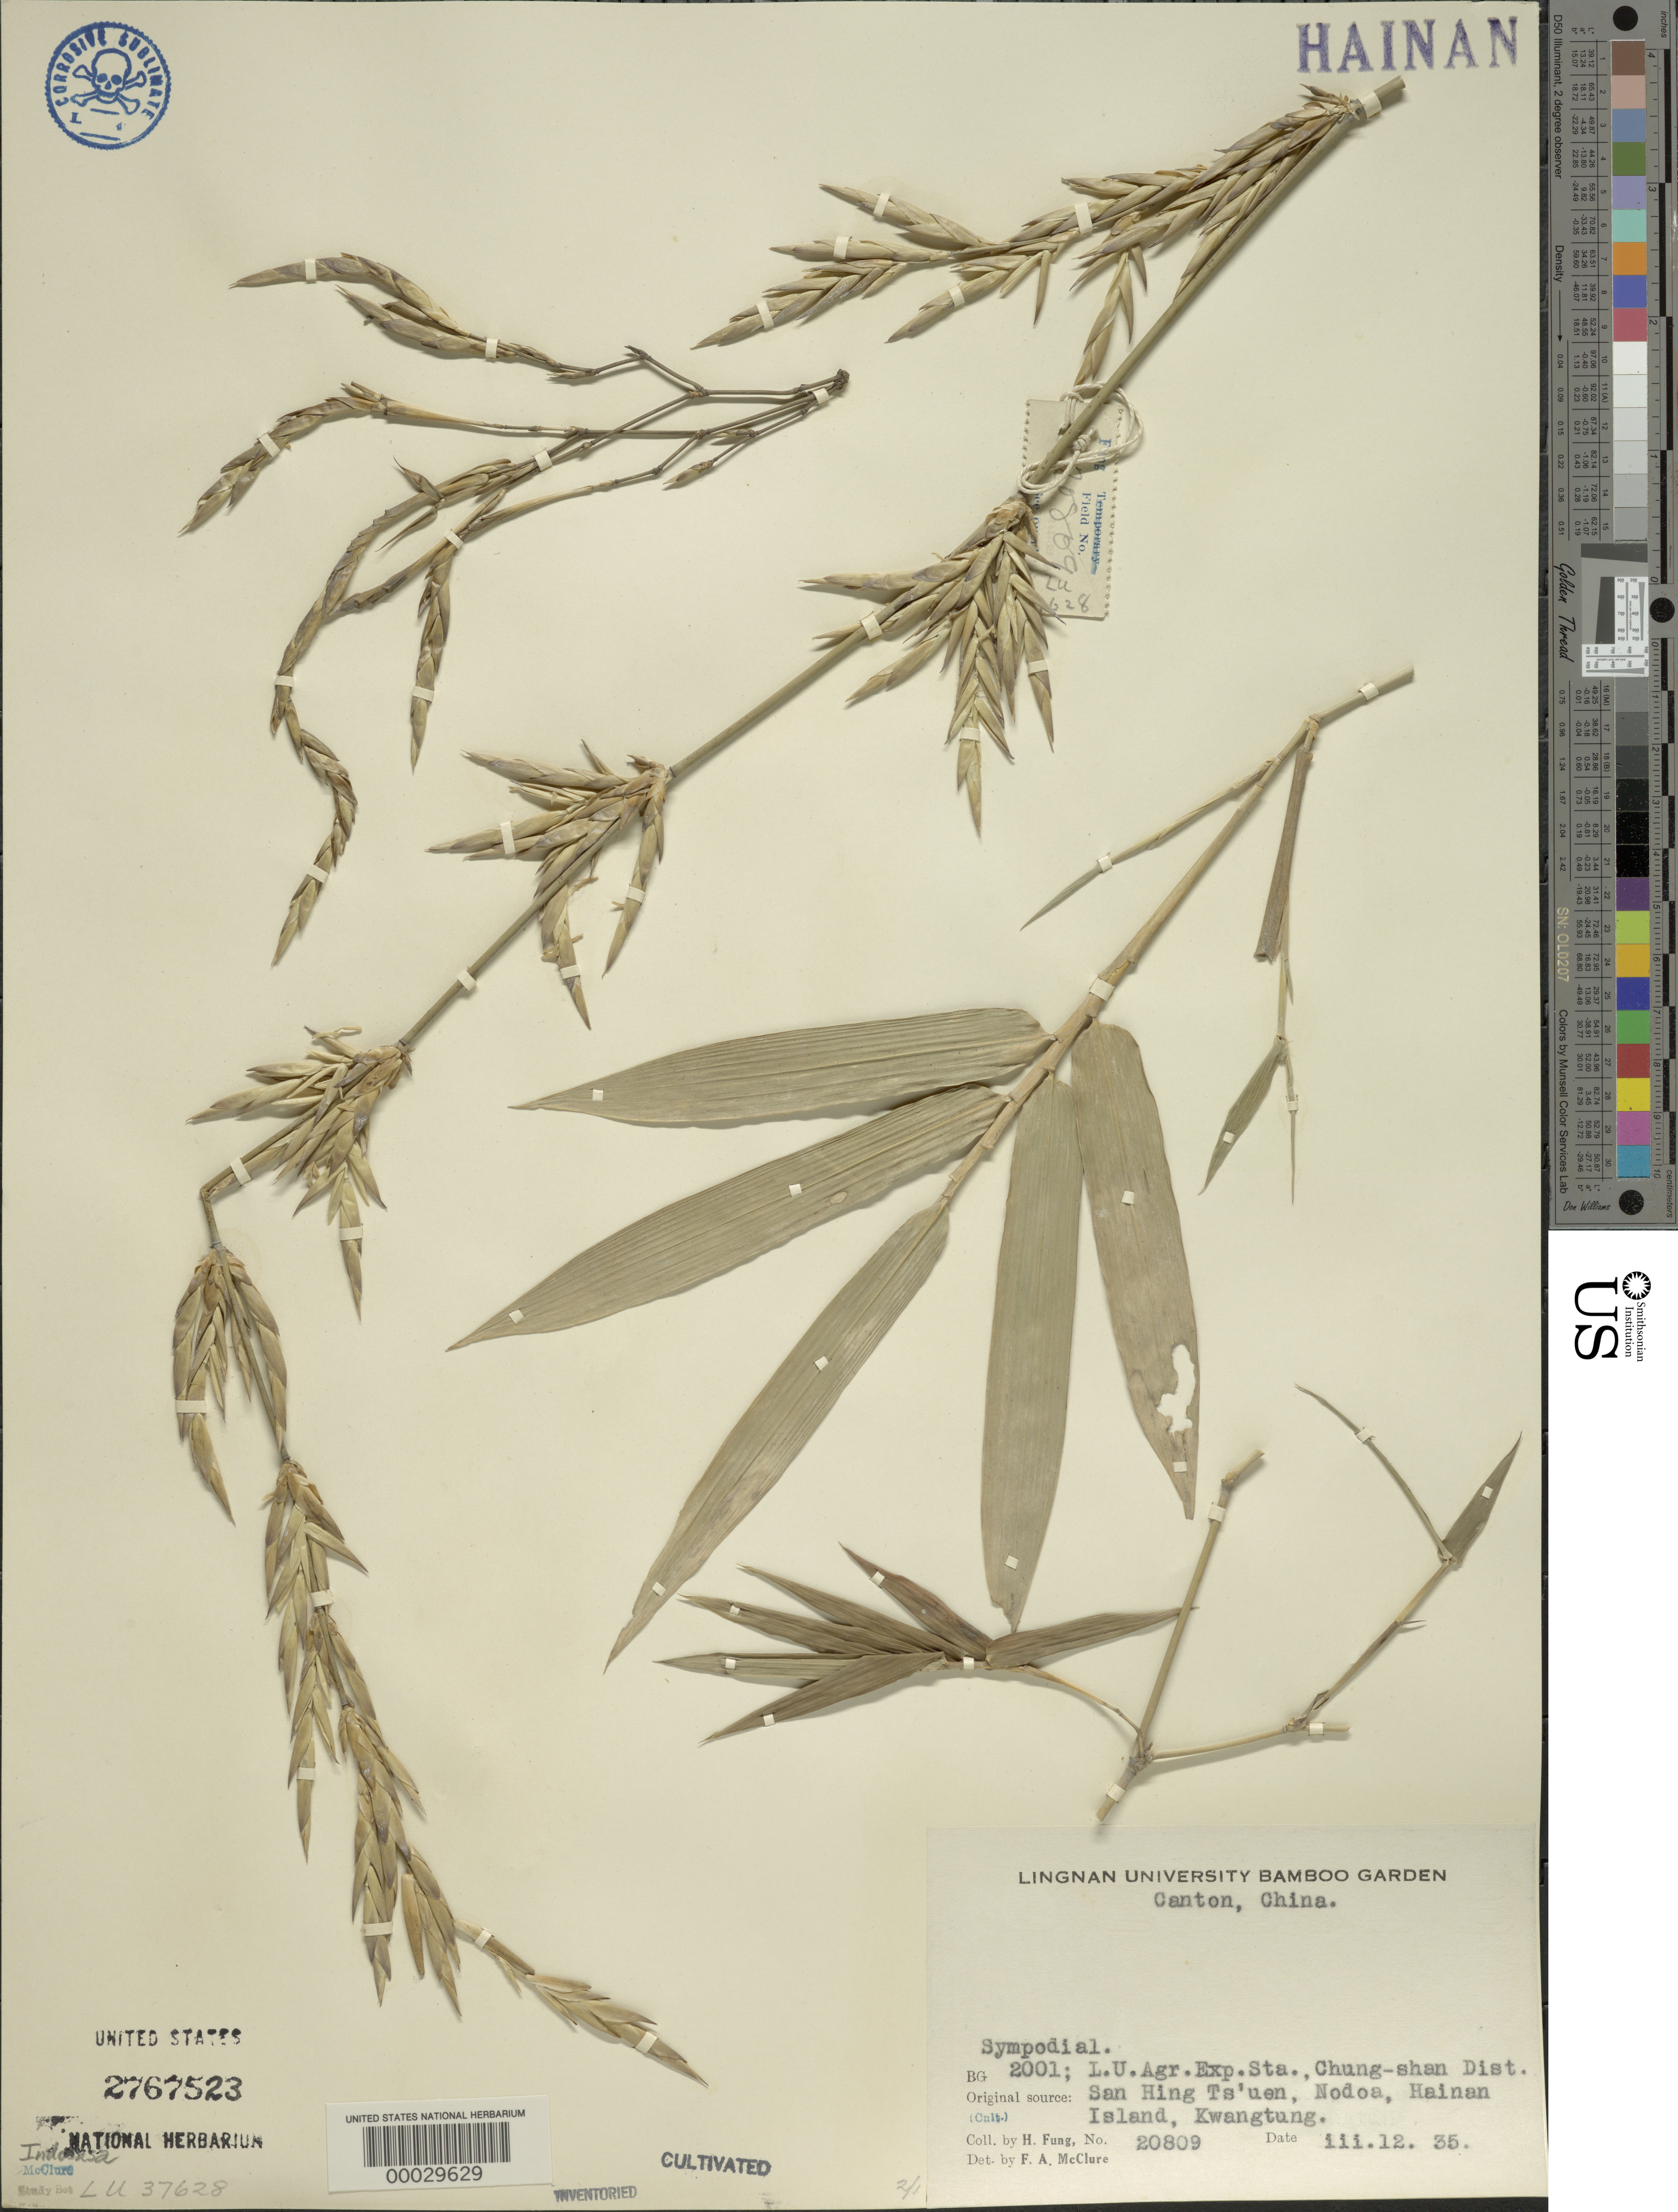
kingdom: Plantae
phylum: Tracheophyta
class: Liliopsida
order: Poales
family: Poaceae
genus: Indosasa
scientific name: Indosasa sp.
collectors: H. L. Fung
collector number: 20809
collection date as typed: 12 Mar 1935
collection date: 1935-03-12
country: China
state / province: Guangdong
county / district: Guangzhou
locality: L.u. bamboo garden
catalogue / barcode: US 2767523